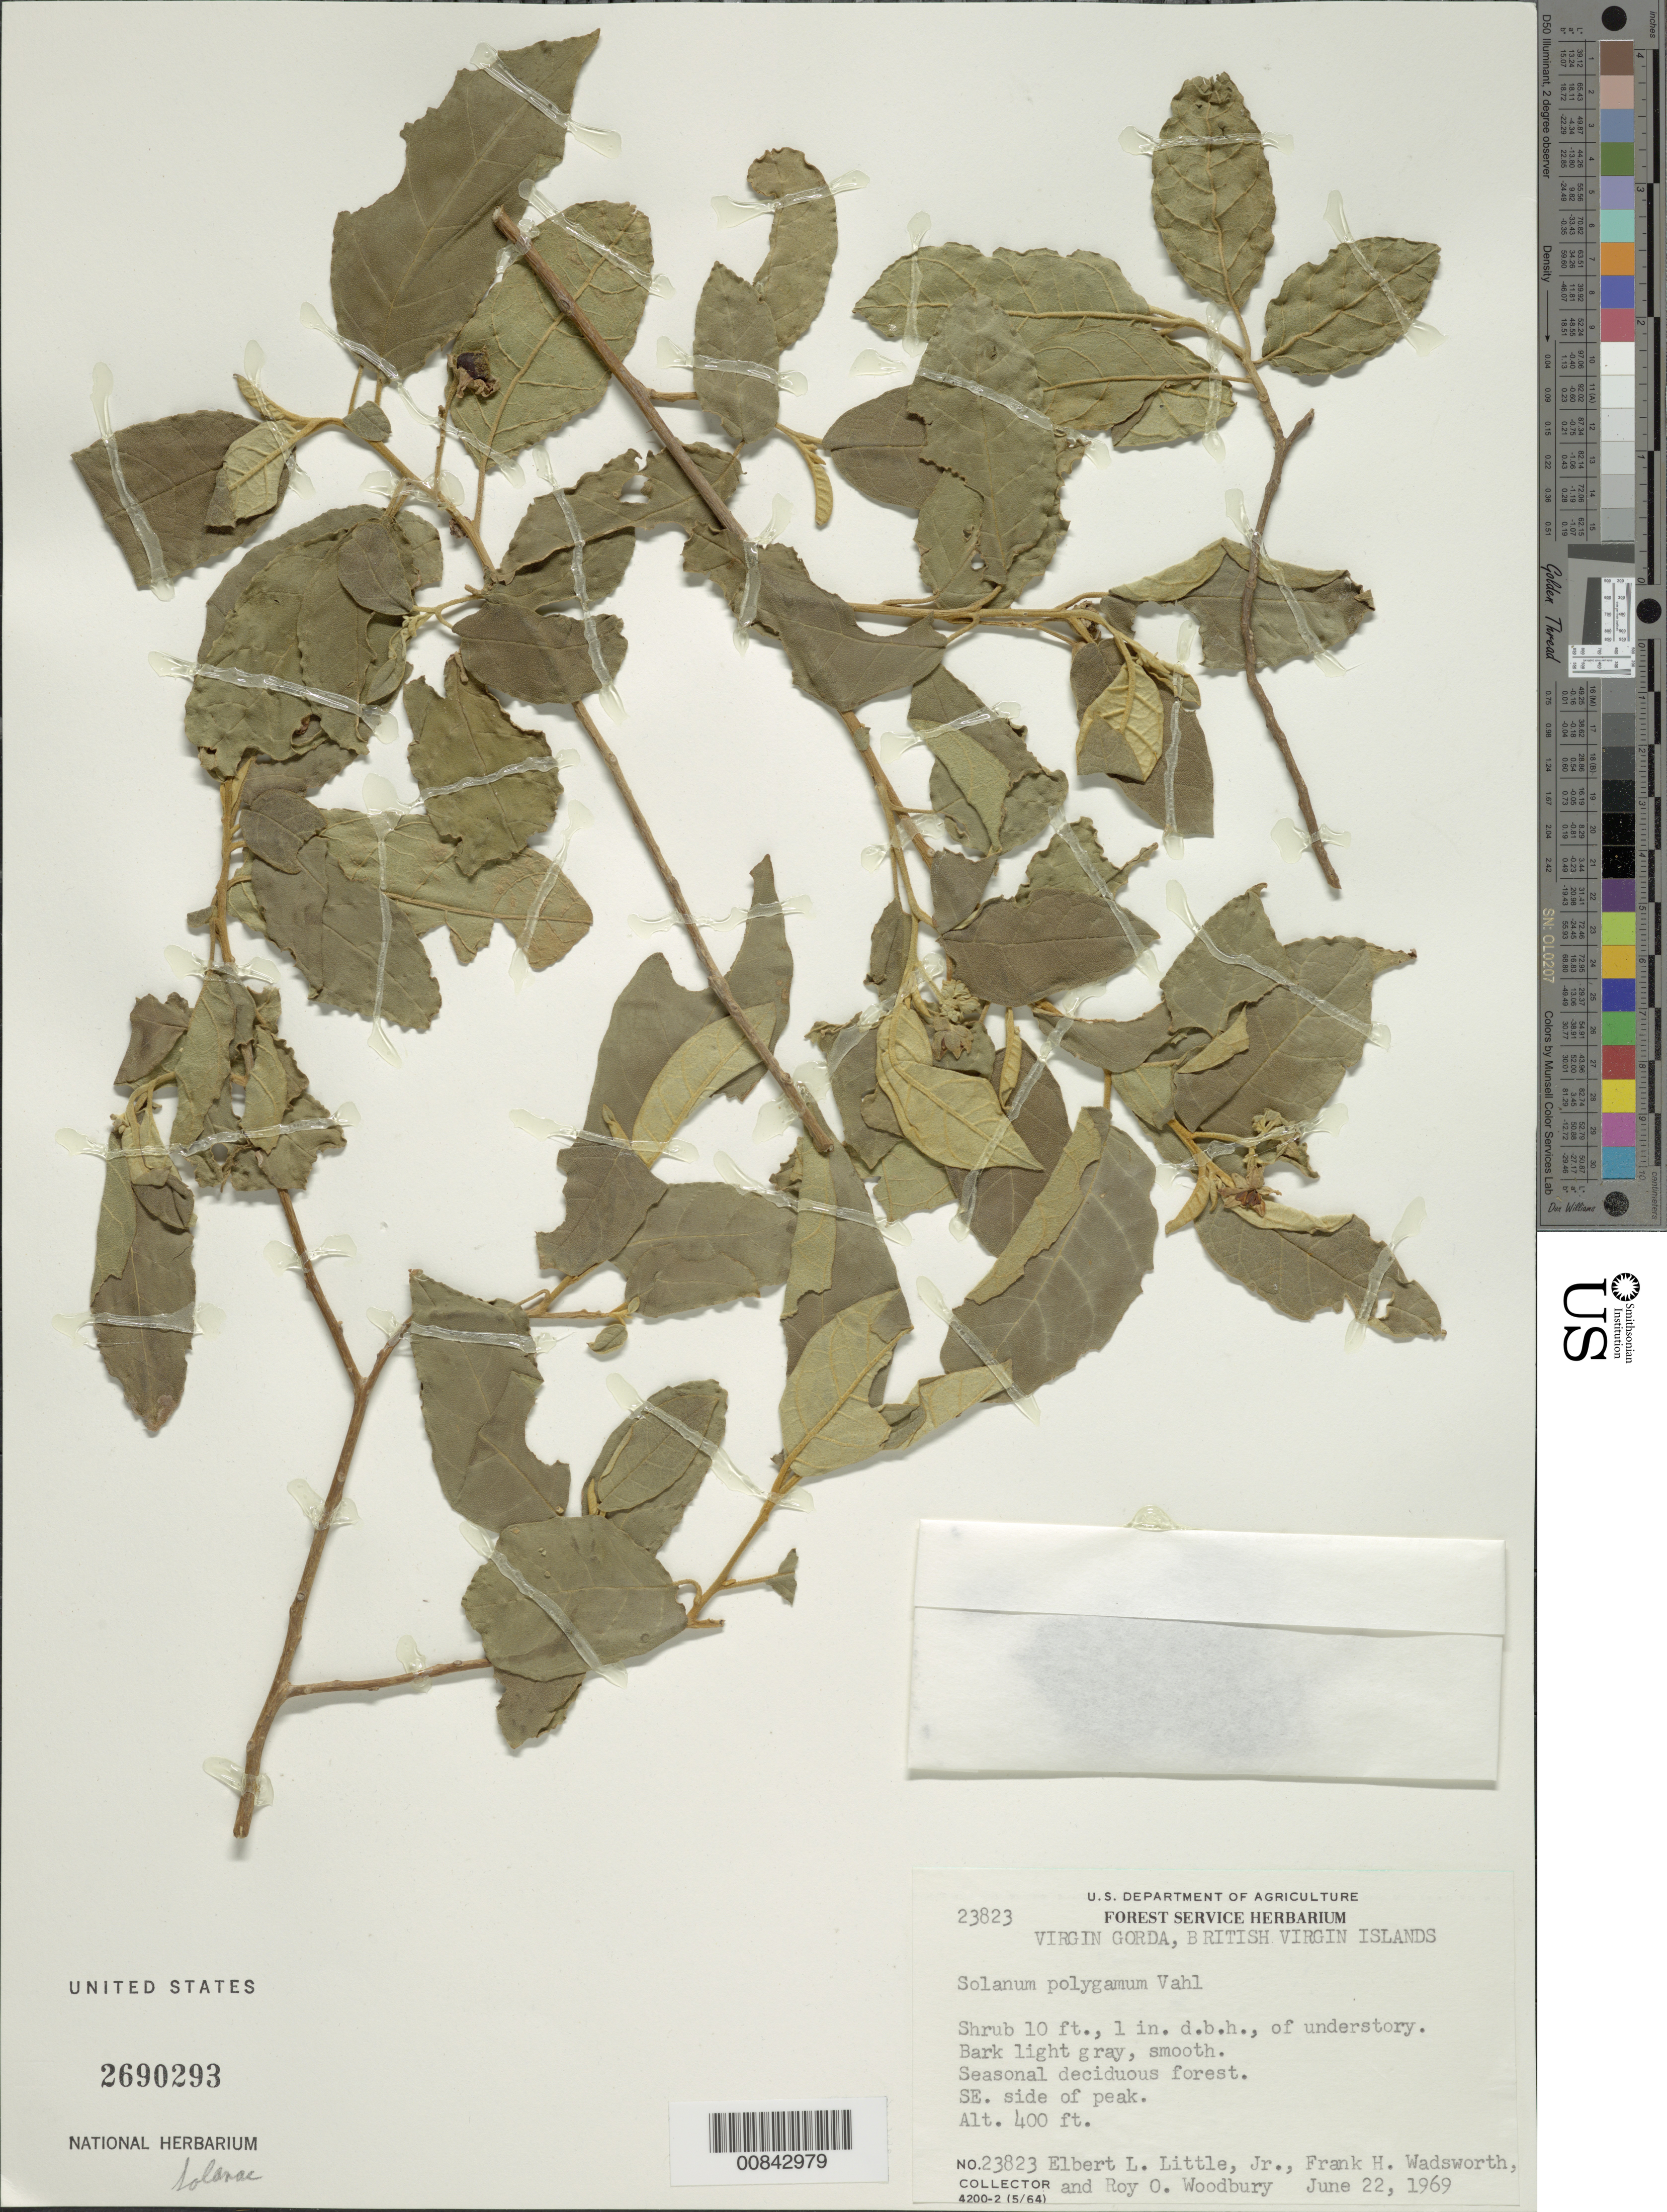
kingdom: Plantae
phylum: Tracheophyta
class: Magnoliopsida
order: Solanales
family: Solanaceae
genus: Solanum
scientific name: Solanum polygamum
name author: Vahl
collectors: E. L. Little, F. Wadsworth & R. Woodbury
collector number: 23823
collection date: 1969-06-22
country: British Virgin Islands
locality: Virgin Gorda, British Virgin Island, SE. side of peak.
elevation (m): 122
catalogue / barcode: US 2690293